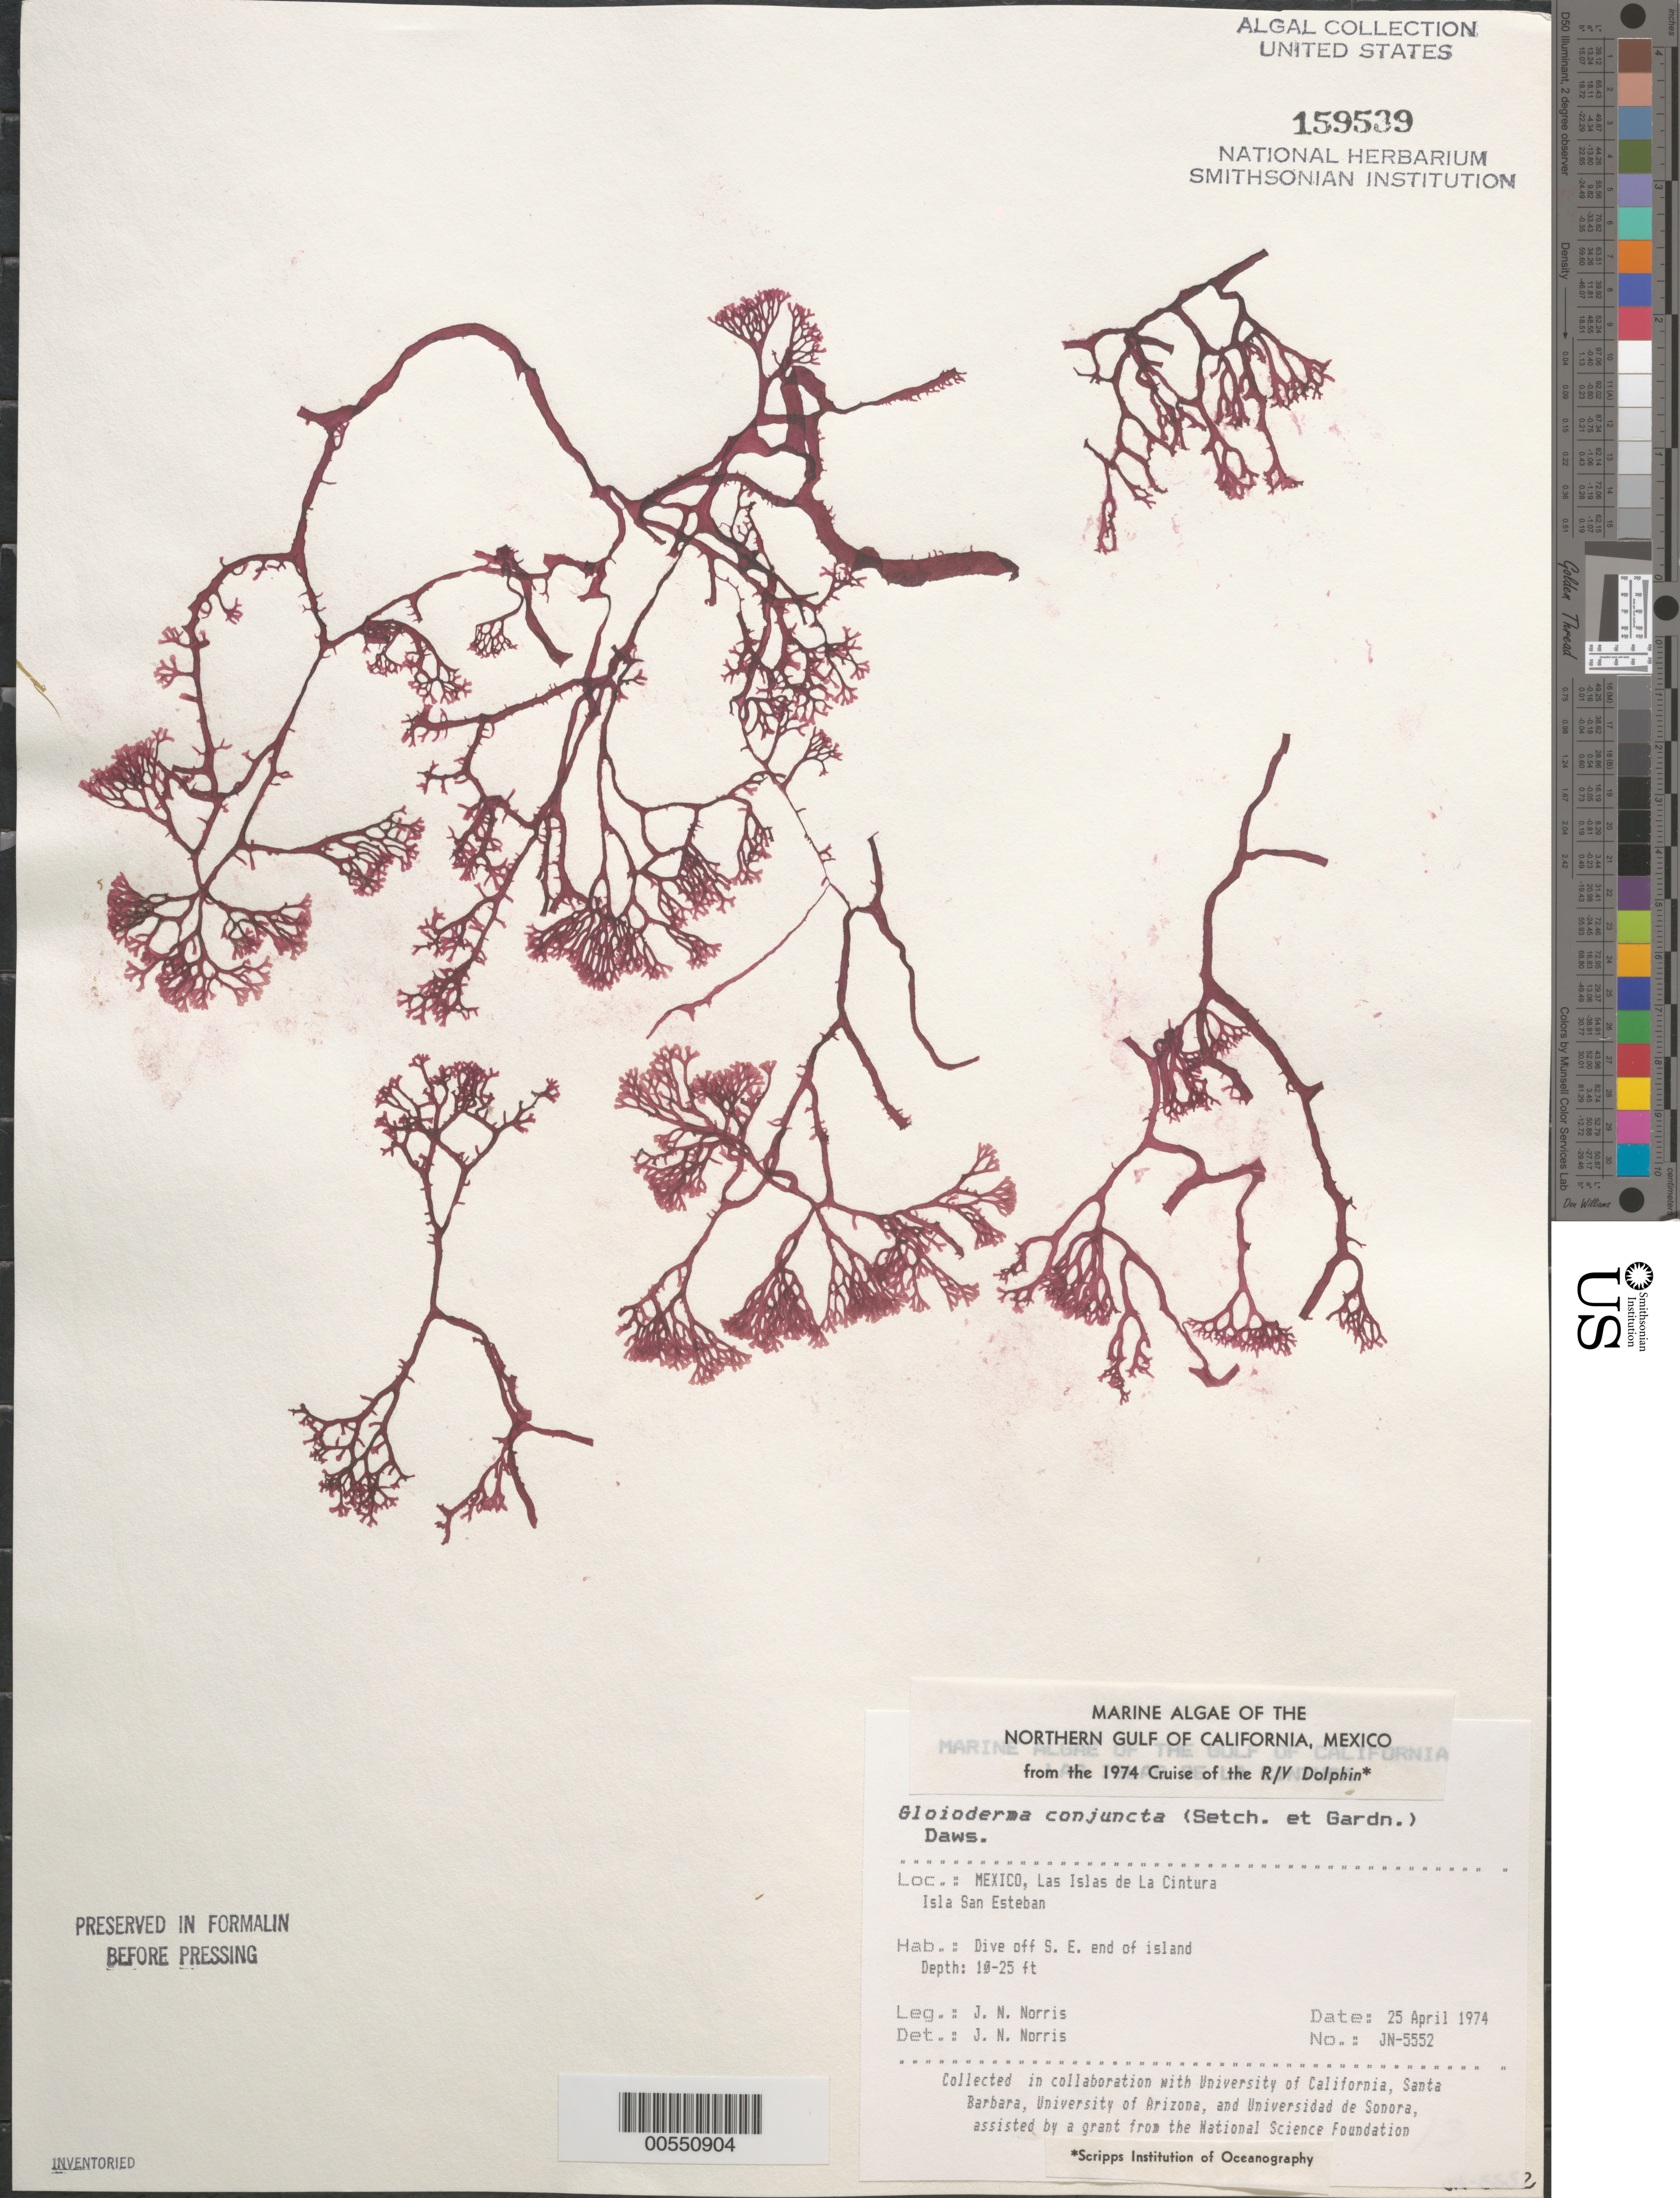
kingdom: Plantae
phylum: Rhodophyta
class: Florideophyceae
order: Rhodymeniales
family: Faucheaceae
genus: Gloioderma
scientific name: Gloioderma conjuncta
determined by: Norris, James N.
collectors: J. N. Norris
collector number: JN-5552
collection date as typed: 25 Apr 1974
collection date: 1974-04-25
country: Mexico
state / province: Baja California Norte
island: Isla San Esteban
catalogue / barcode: US 159539